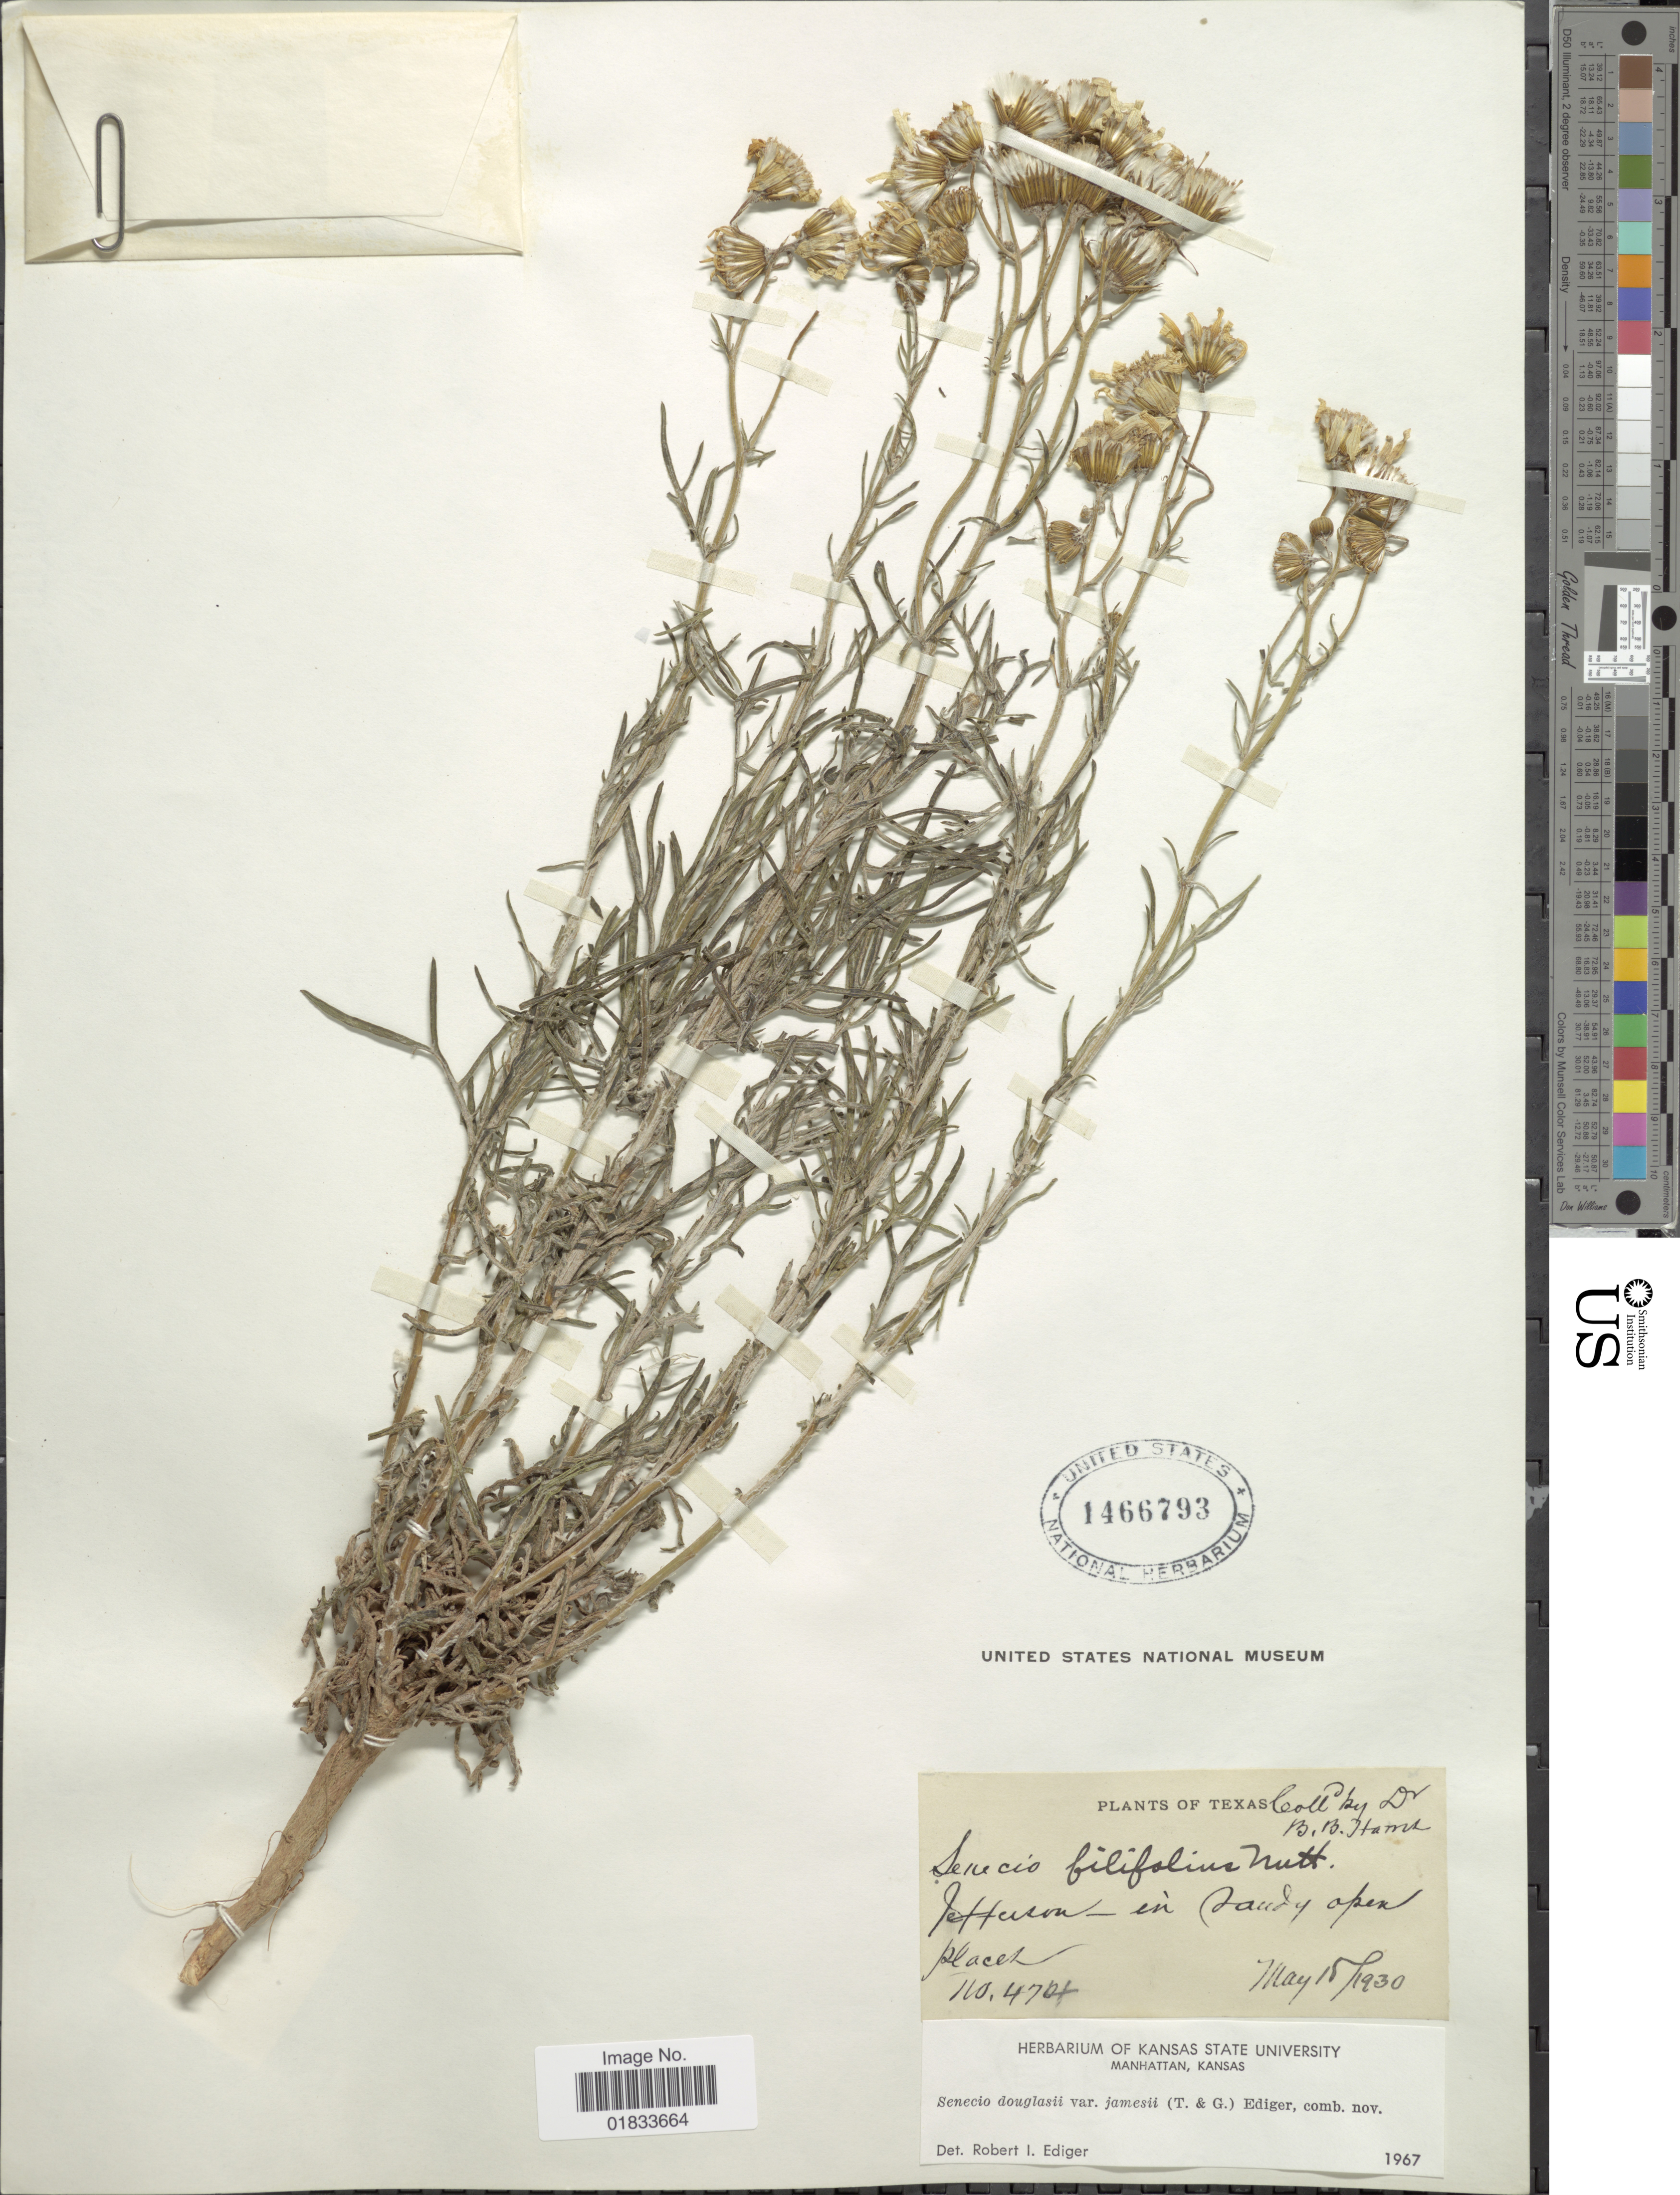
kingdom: Plantae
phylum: Tracheophyta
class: Magnoliopsida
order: Asterales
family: Asteraceae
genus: Senecio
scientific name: Senecio flaccidus var. flaccidus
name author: Less.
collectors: B. B. Harris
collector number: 4704*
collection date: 1930-05-15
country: United States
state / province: Texas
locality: Jefferson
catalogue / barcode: US 1466793